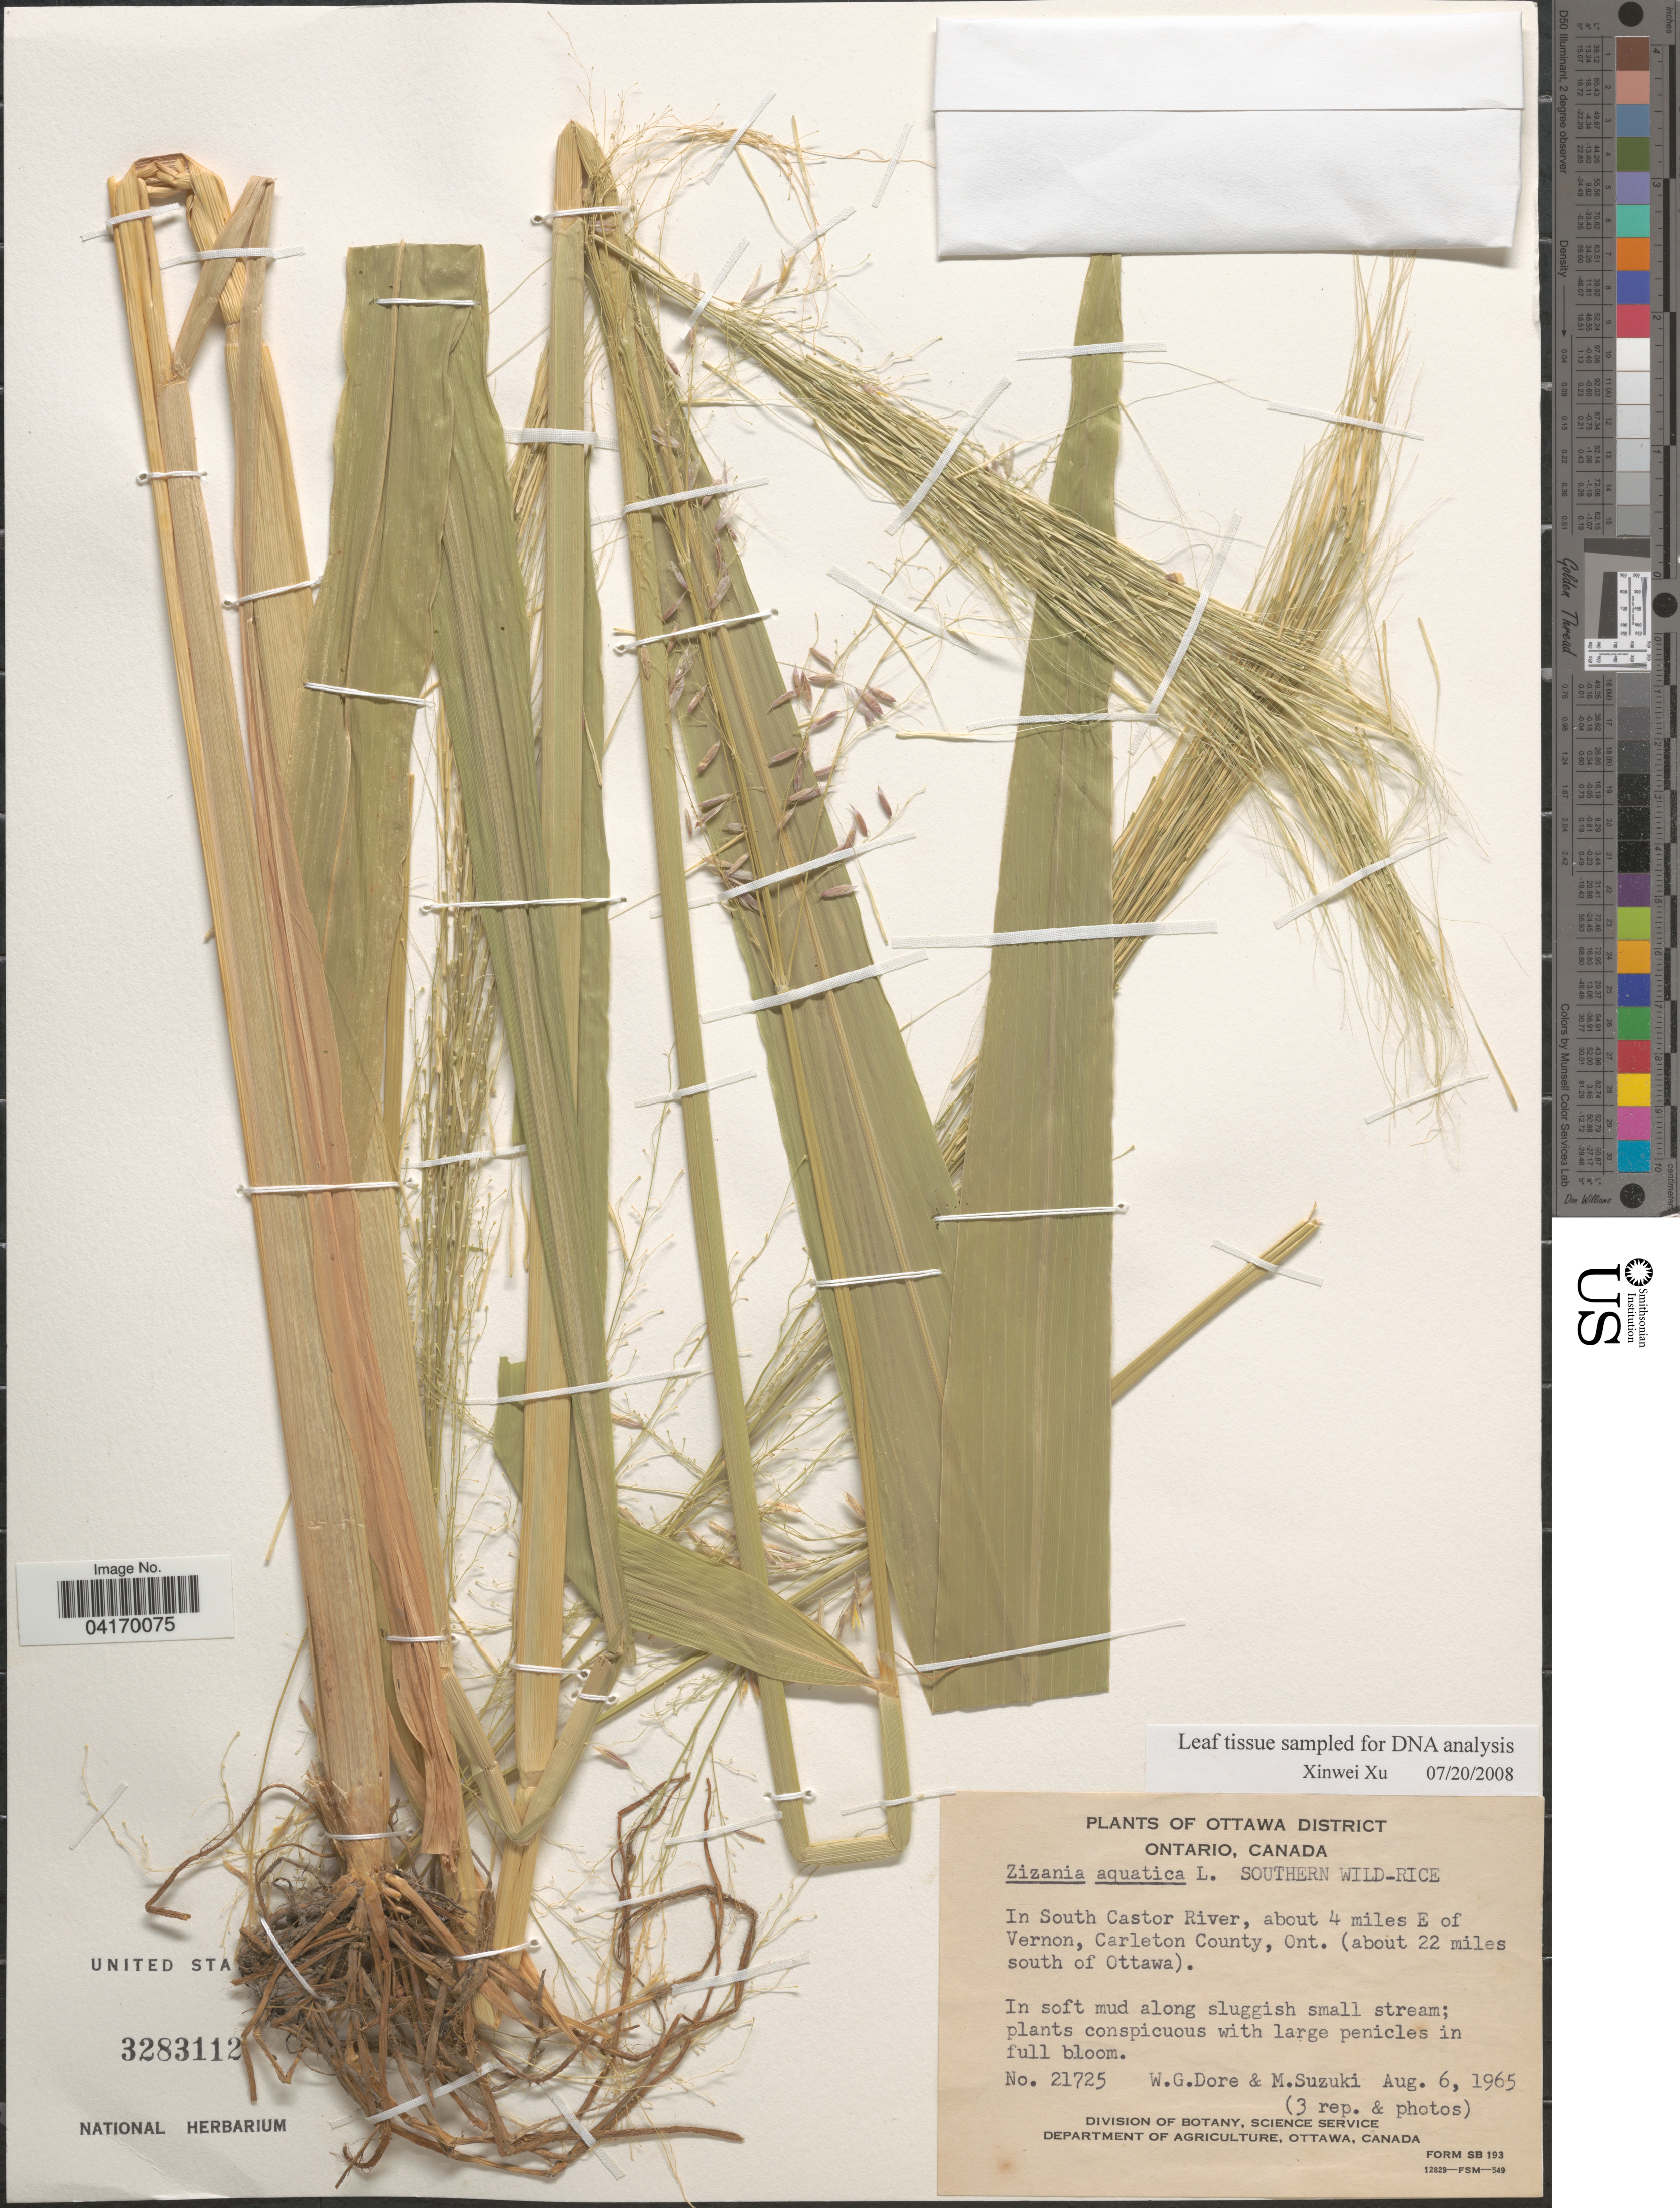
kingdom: Plantae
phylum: Tracheophyta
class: Liliopsida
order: Poales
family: Poaceae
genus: Zizania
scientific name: Zizania aquatica var. aquatica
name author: L.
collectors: W. Dore & M. Suzuki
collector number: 21725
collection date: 1965-08-06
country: Canada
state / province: Ontario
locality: Ottawa District. In South Castor River, about 4 miles E of Vernon, Carleton County, Ont. (about 22 miles south of Ottawa).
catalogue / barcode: US 3283112